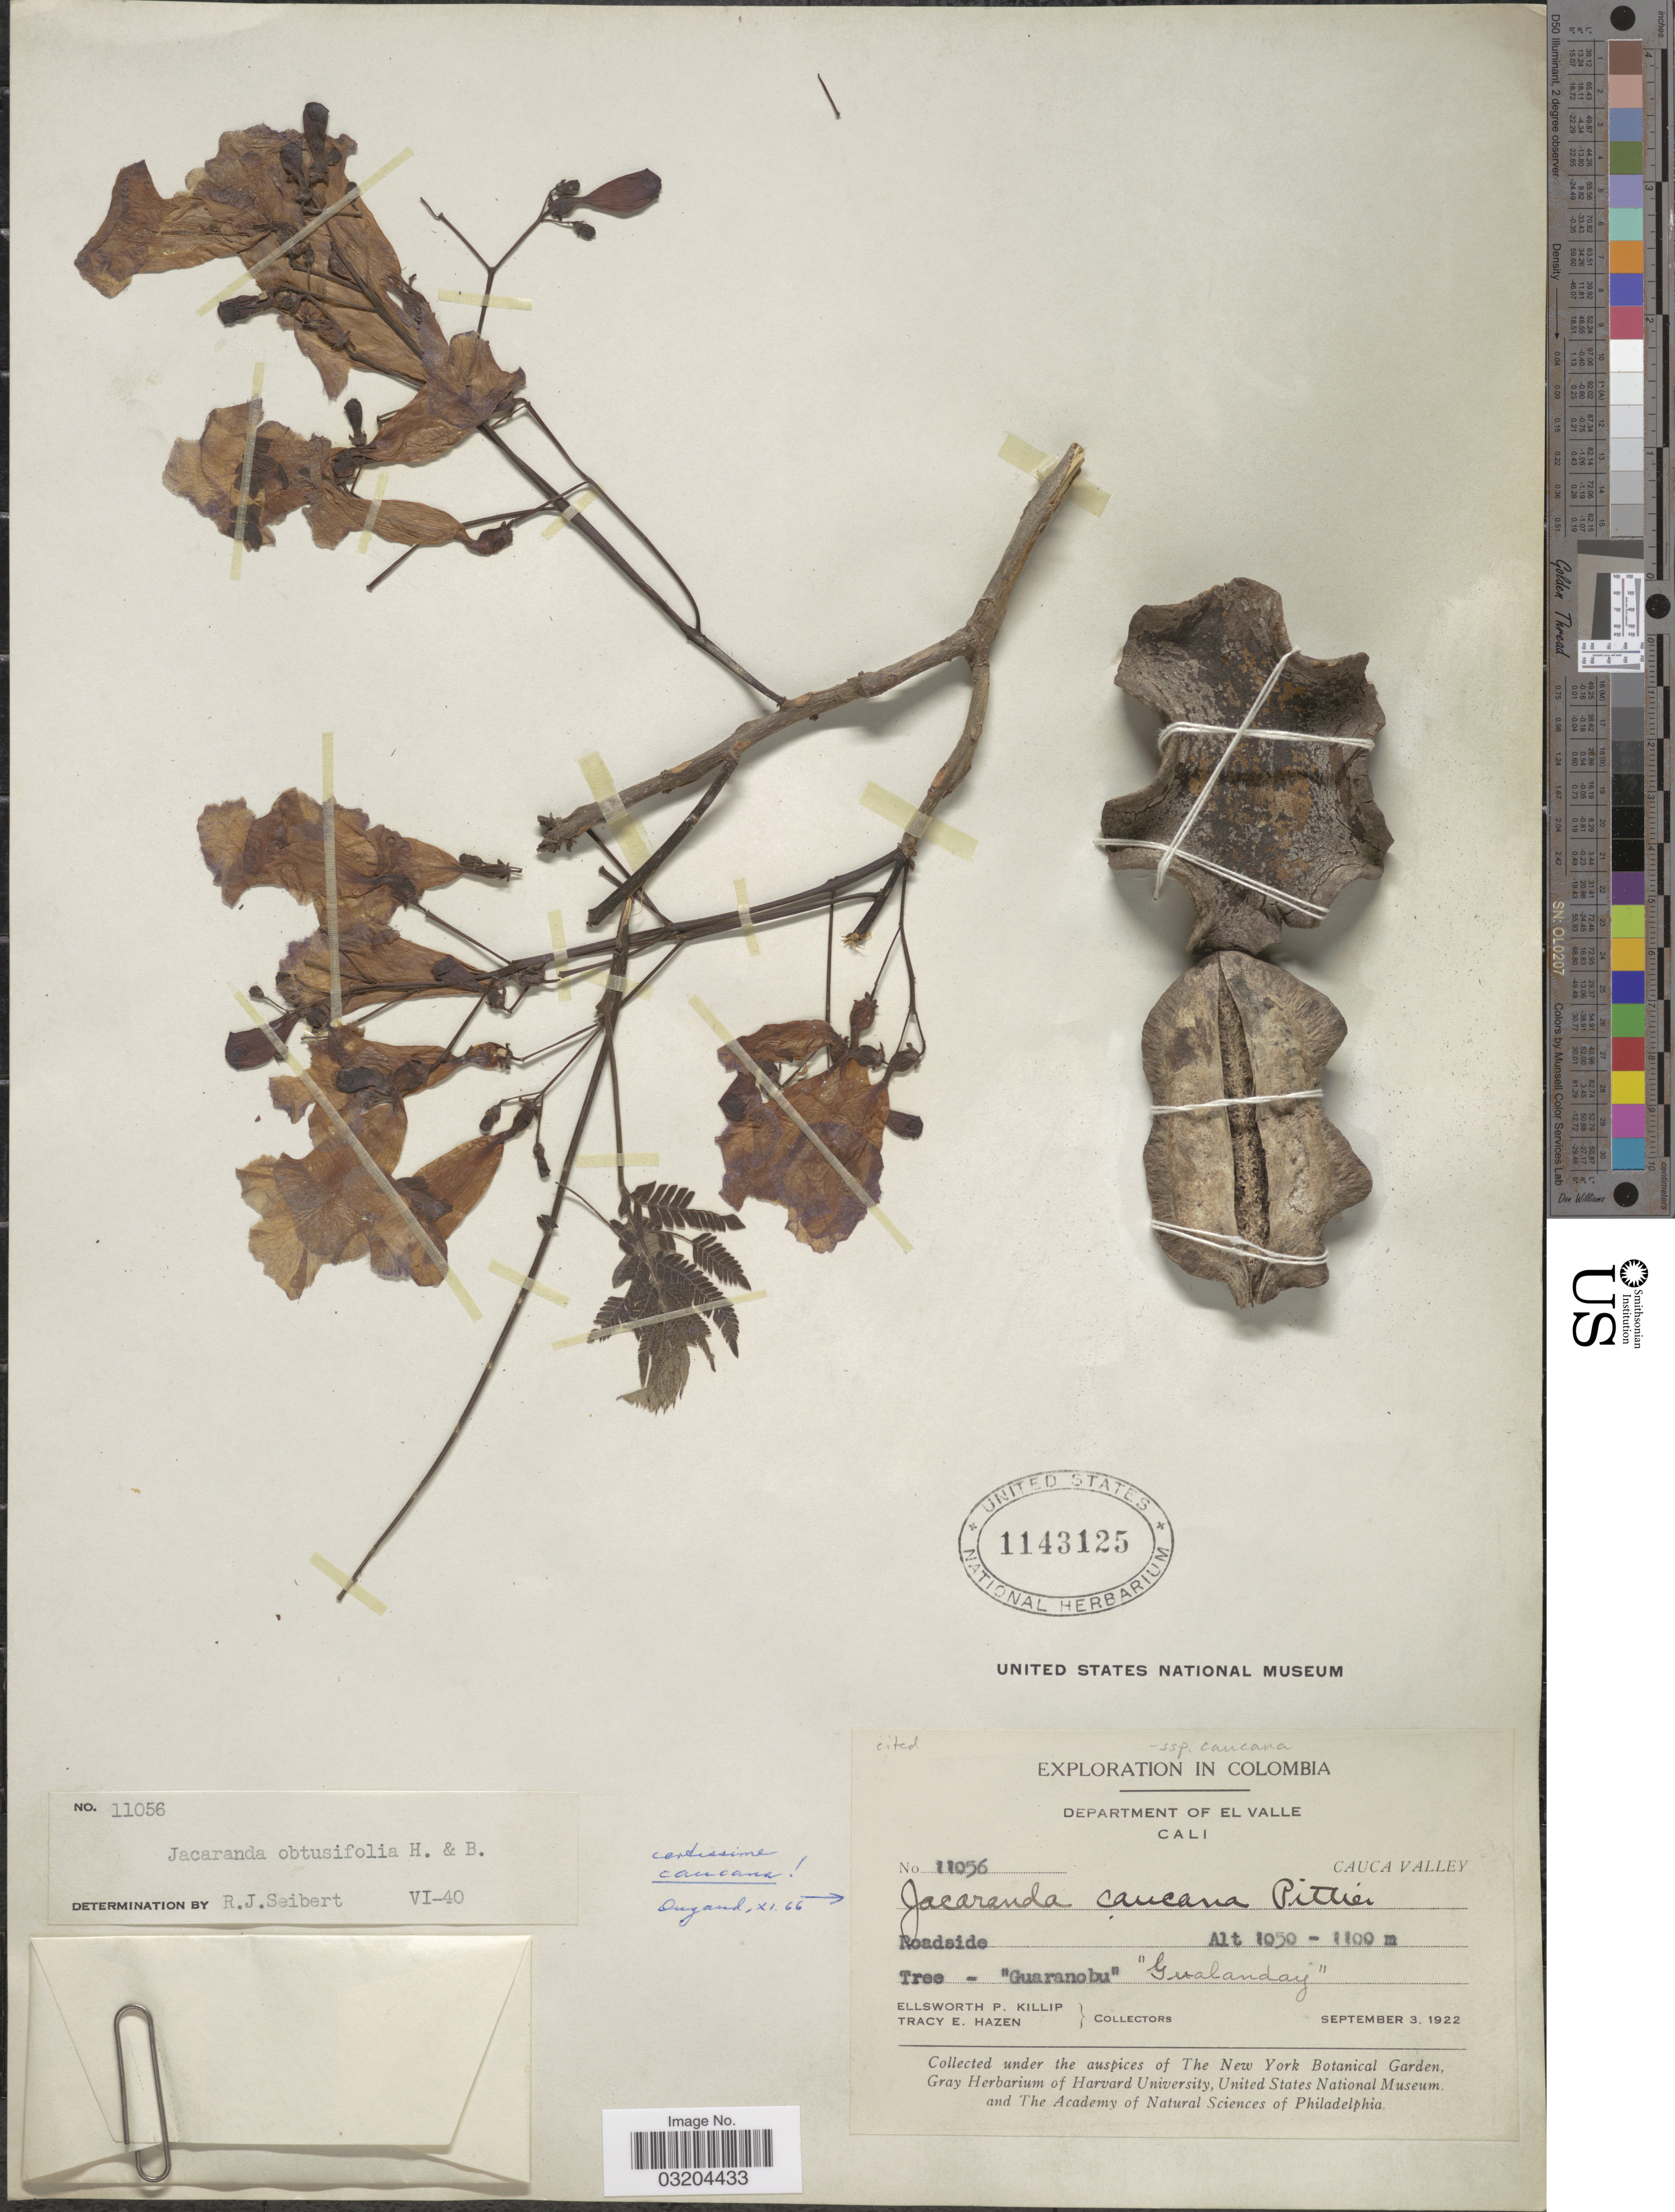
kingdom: Plantae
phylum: Tracheophyta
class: Magnoliopsida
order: Lamiales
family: Bignoniaceae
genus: Jacaranda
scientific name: Jacaranda caucana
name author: Pittier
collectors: E. P. Killip & T. E. Hazen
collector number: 11056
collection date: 1922-09-03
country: Colombia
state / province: Valle del Cauca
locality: Department of El Valle. Cali. Cauca Valley.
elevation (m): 1050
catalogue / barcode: US 1143125